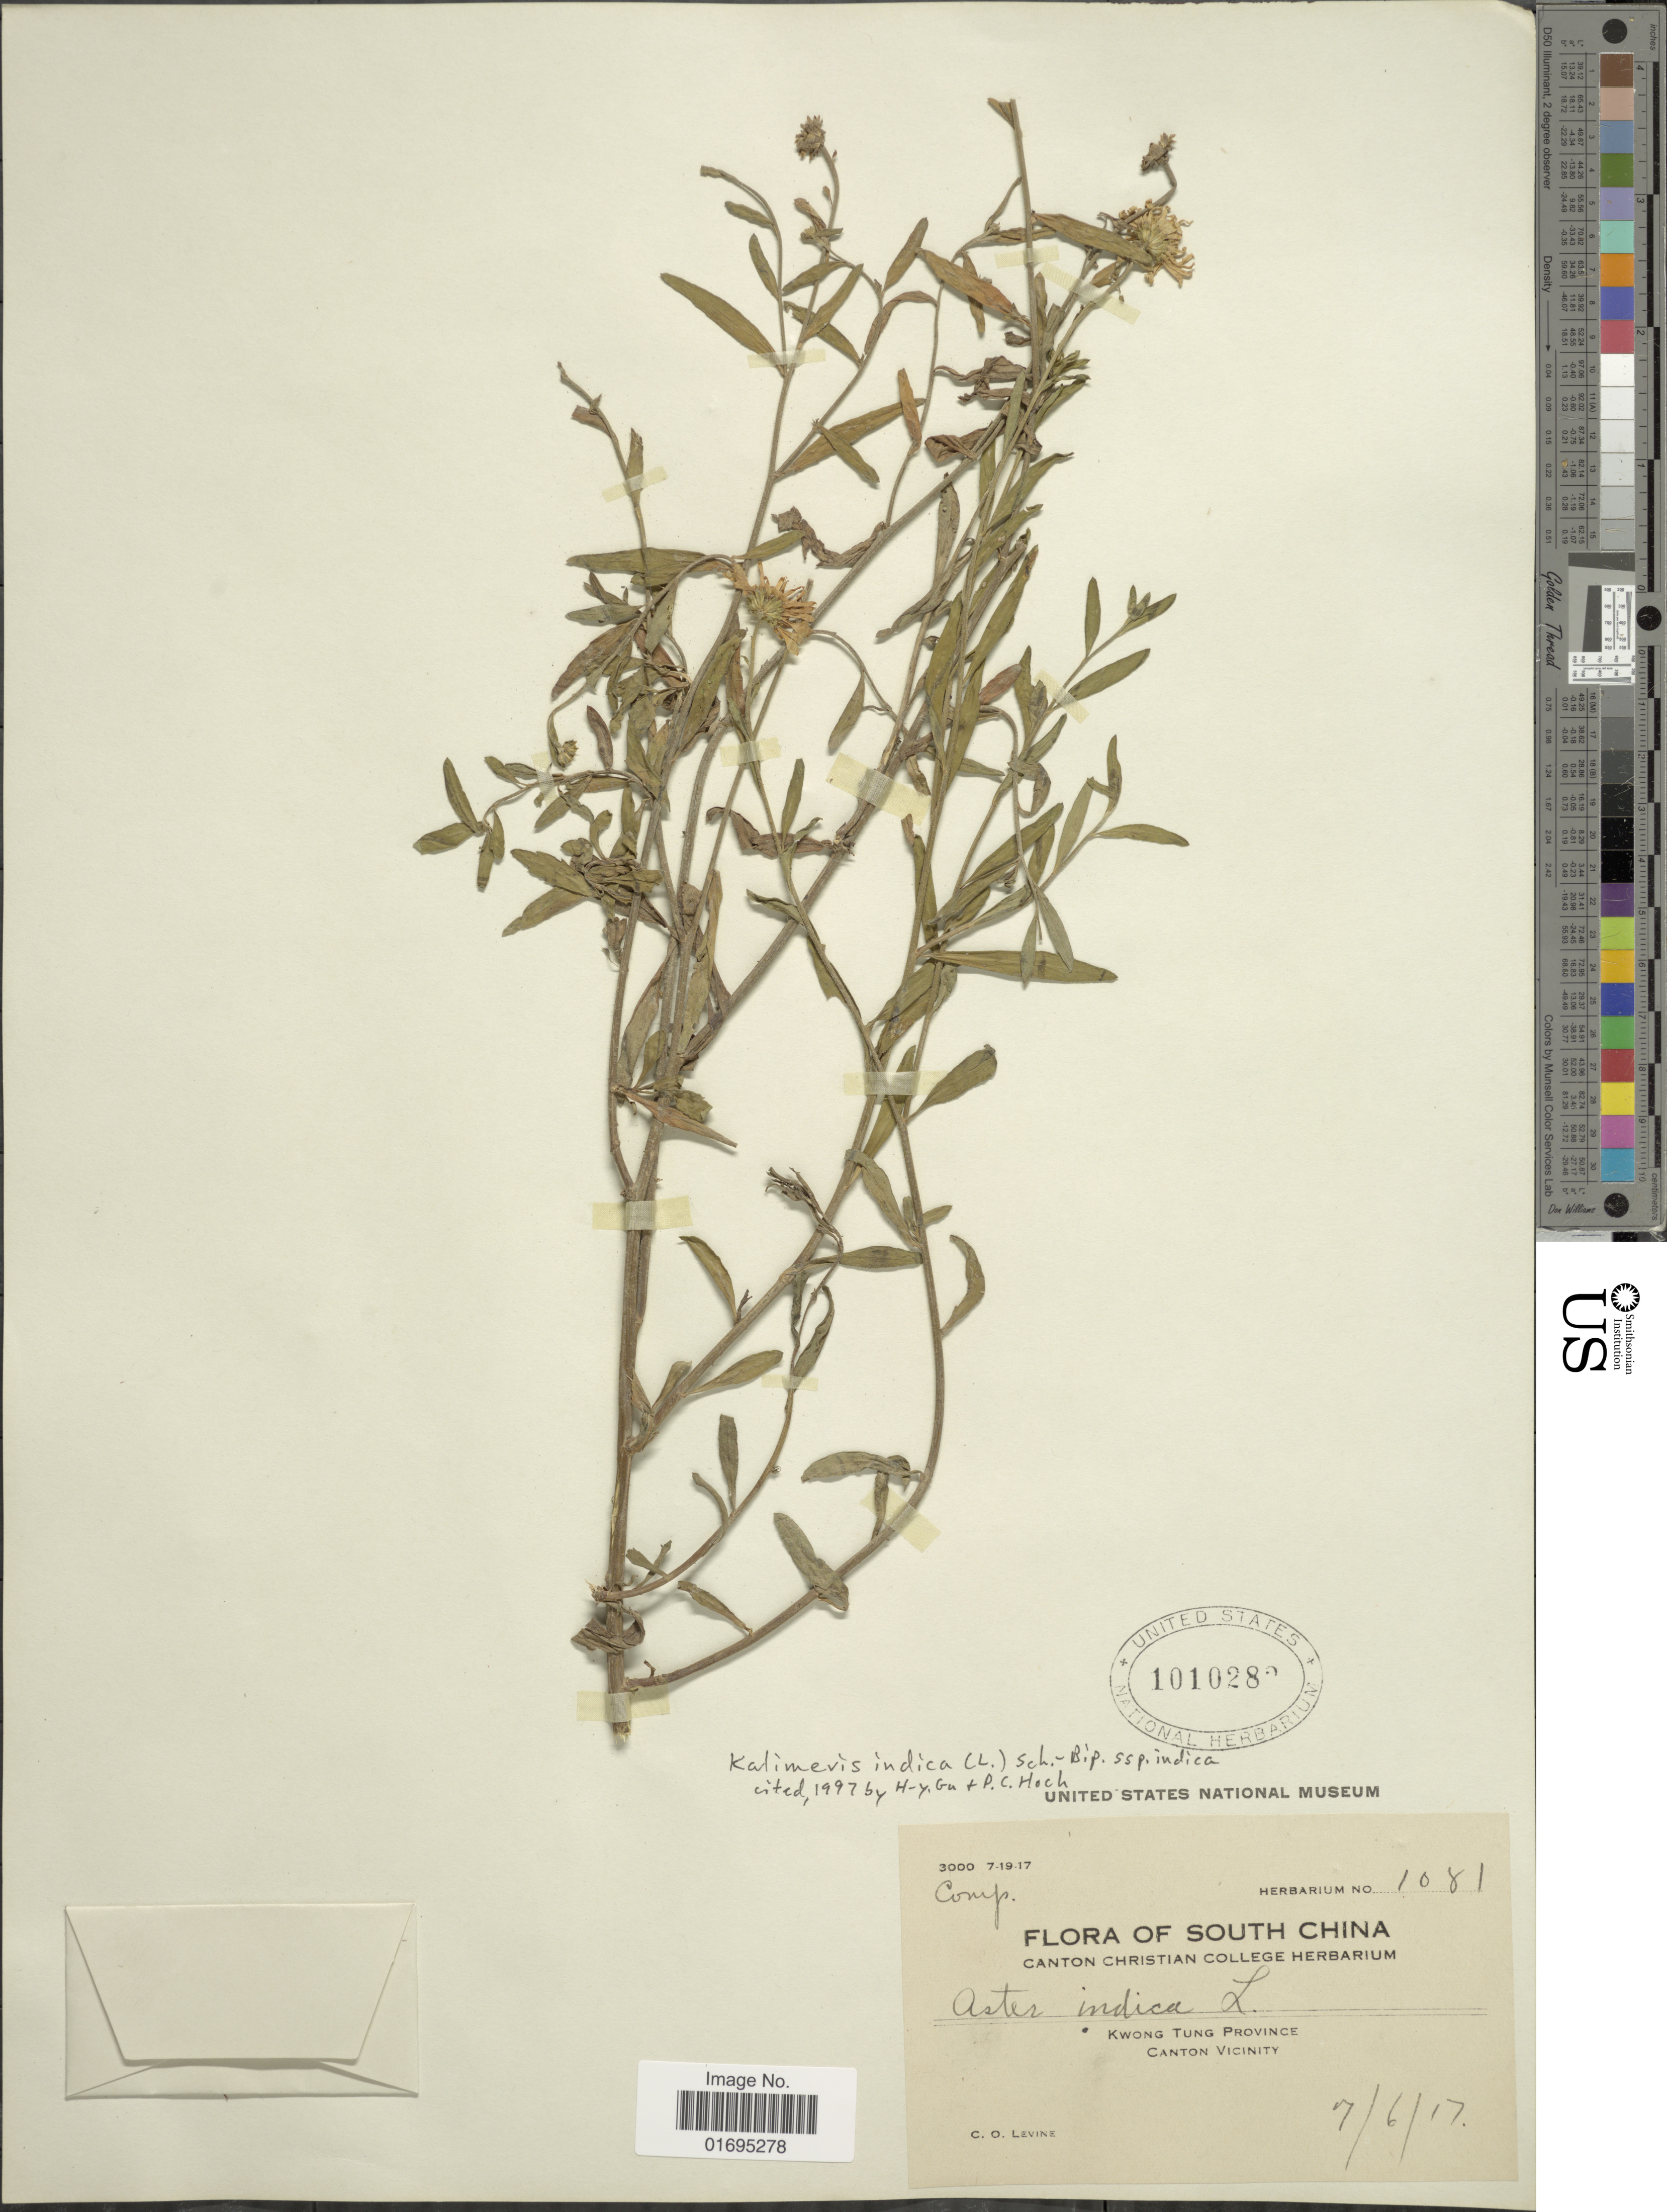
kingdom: Plantae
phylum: Tracheophyta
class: Magnoliopsida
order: Asterales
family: Asteraceae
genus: Kalimeris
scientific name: Kalimeris indica subsp. indica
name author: (L.) Sch. Bip.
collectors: C. O. Levine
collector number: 1081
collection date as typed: Transcribed d/m/y: 7/6/17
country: China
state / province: Guangdong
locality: South China, Kwong Tung Province, Canton Vicinity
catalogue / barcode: US 101028